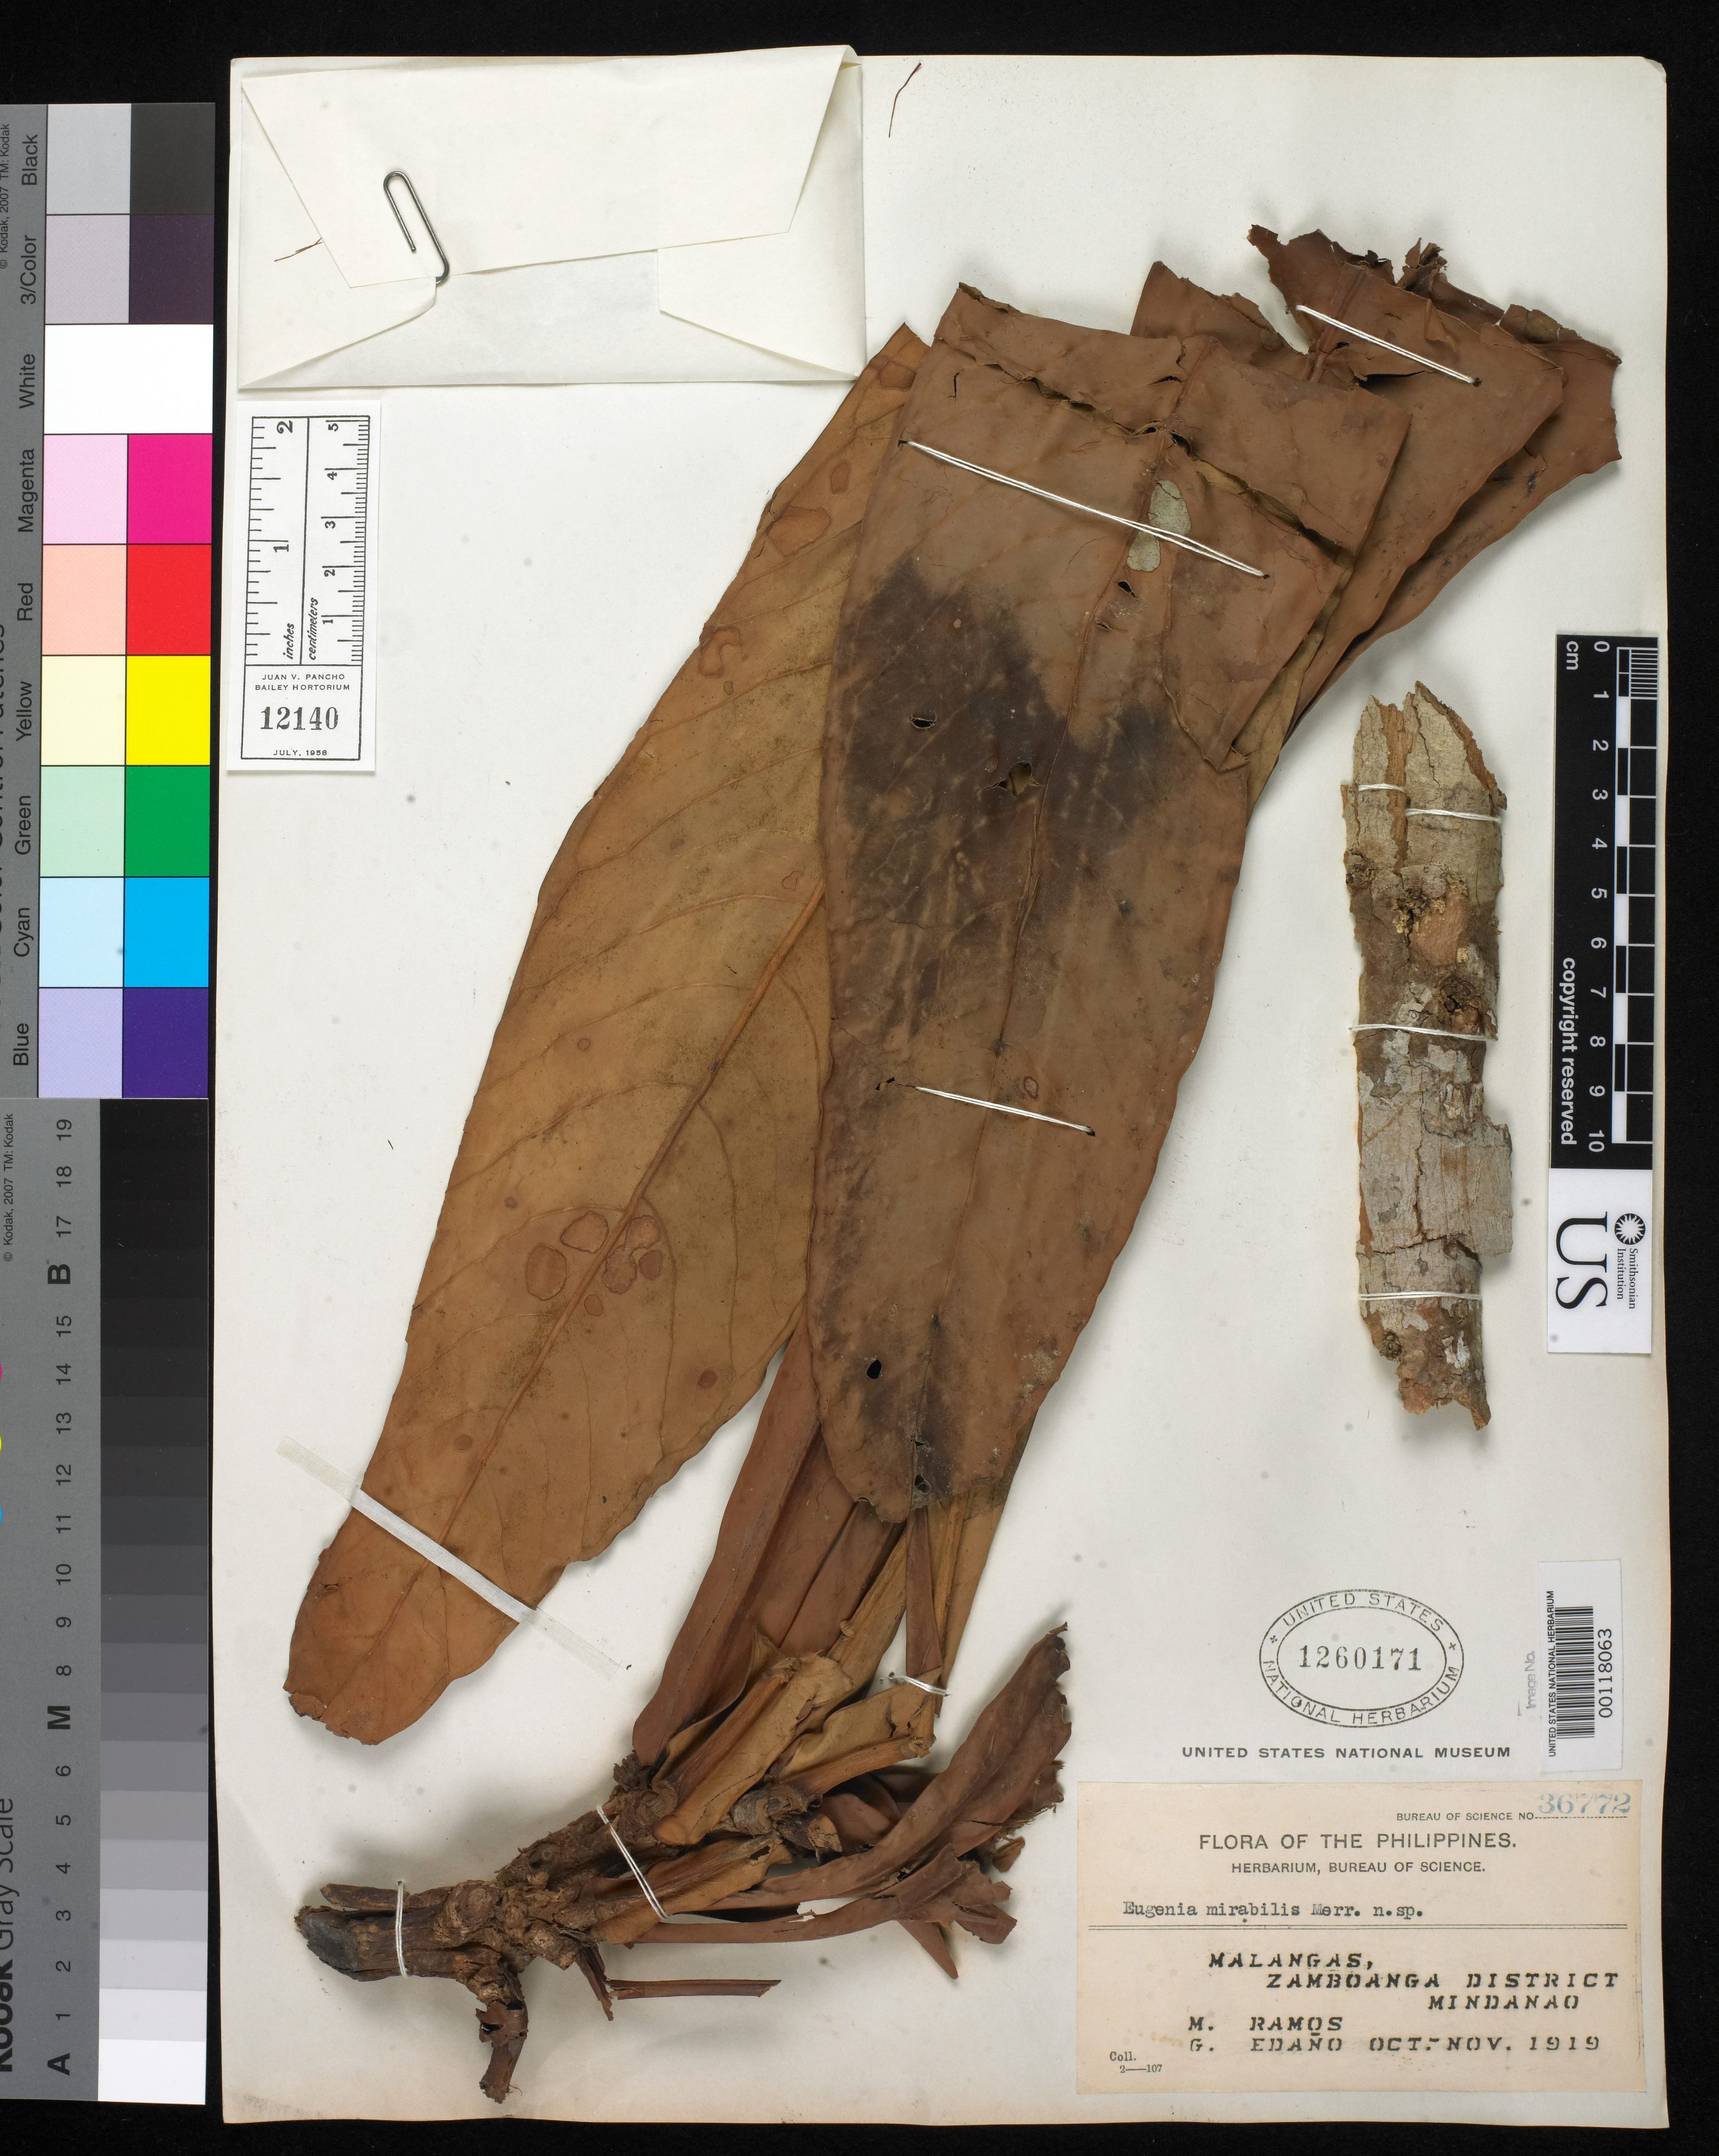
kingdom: Plantae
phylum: Tracheophyta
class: Magnoliopsida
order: Myrtales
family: Myrtaceae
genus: Eugenia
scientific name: Eugenia mirabilis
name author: Merr.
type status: Isotype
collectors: M. Ramos & G. E. Edaño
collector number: Bur. Sci. 36772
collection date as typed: Oct 1919 to -- Nov 1919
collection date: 1919-10/1919-11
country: Philippines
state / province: Zamboanga Peninsula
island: Mindanao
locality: Malangas.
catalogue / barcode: US 1260171